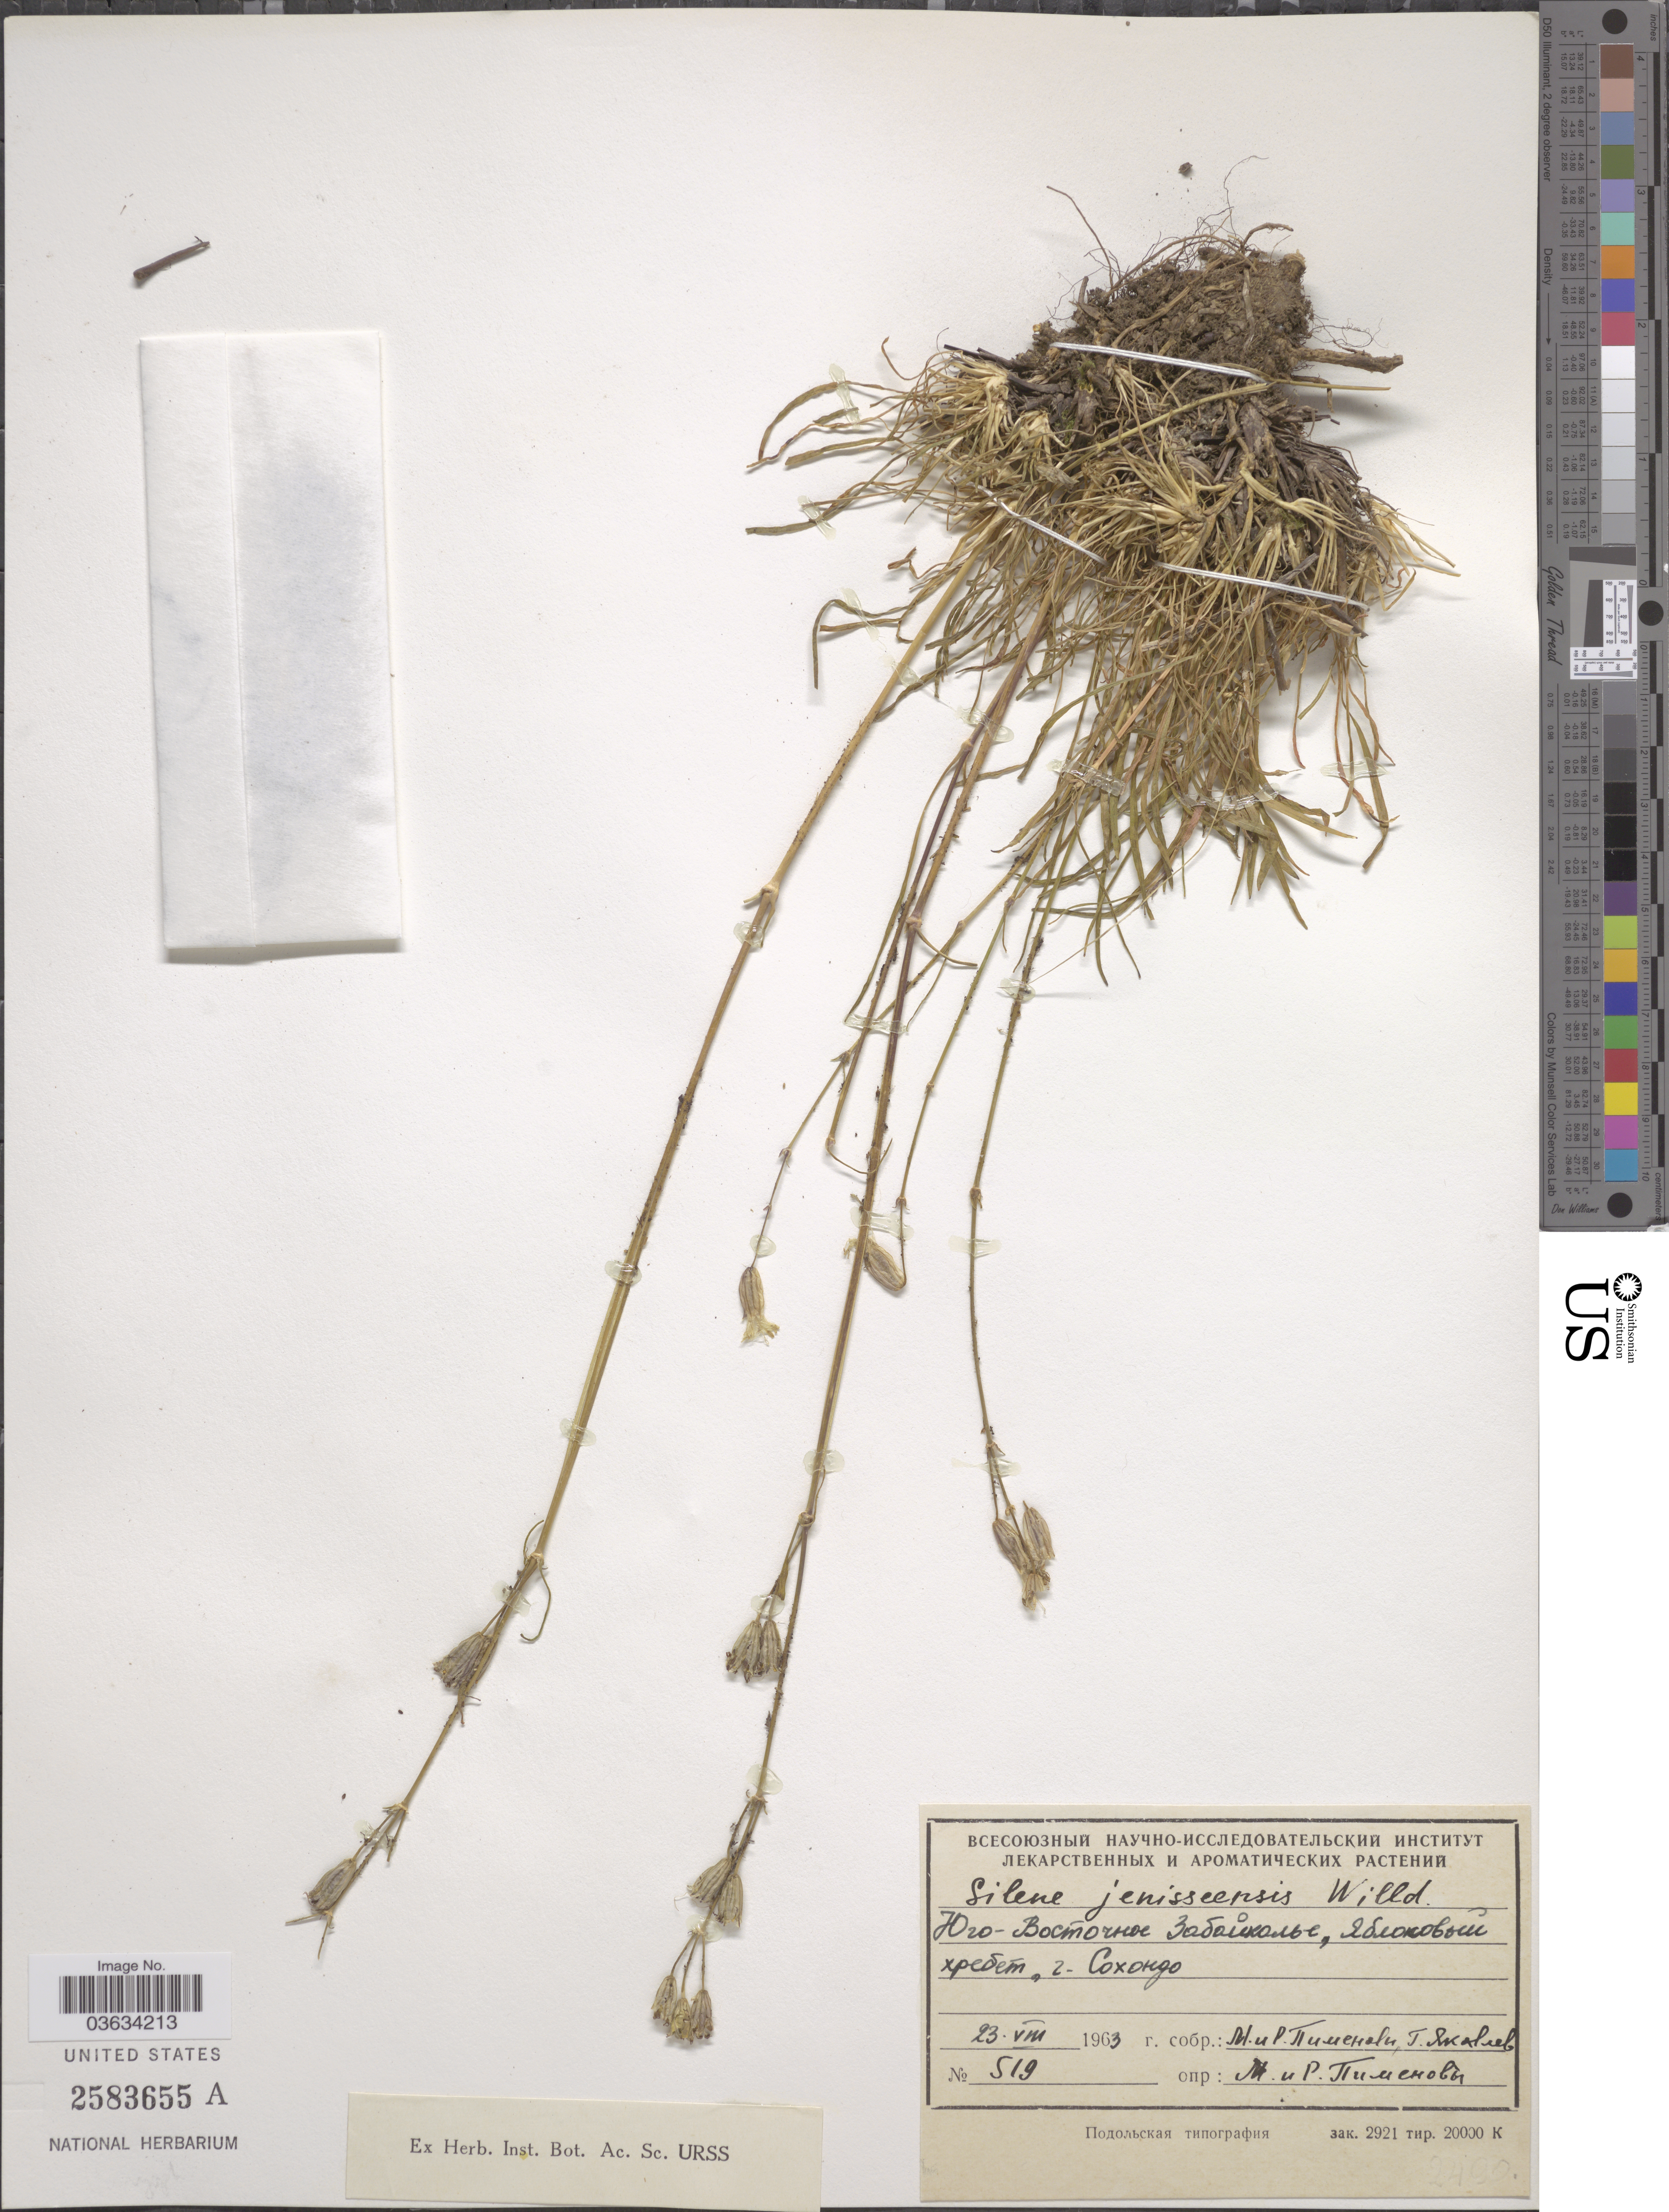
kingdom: Plantae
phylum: Tracheophyta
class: Magnoliopsida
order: Caryophyllales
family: Caryophyllaceae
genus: Silene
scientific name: Silene jenisseensis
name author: Willd.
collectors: M. Pimenov, P. Pimenov & G. Yakovlev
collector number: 519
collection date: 1963-08-23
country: Russian Federation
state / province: Zabaykalsky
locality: Sokhondo.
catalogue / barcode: US 2583655A